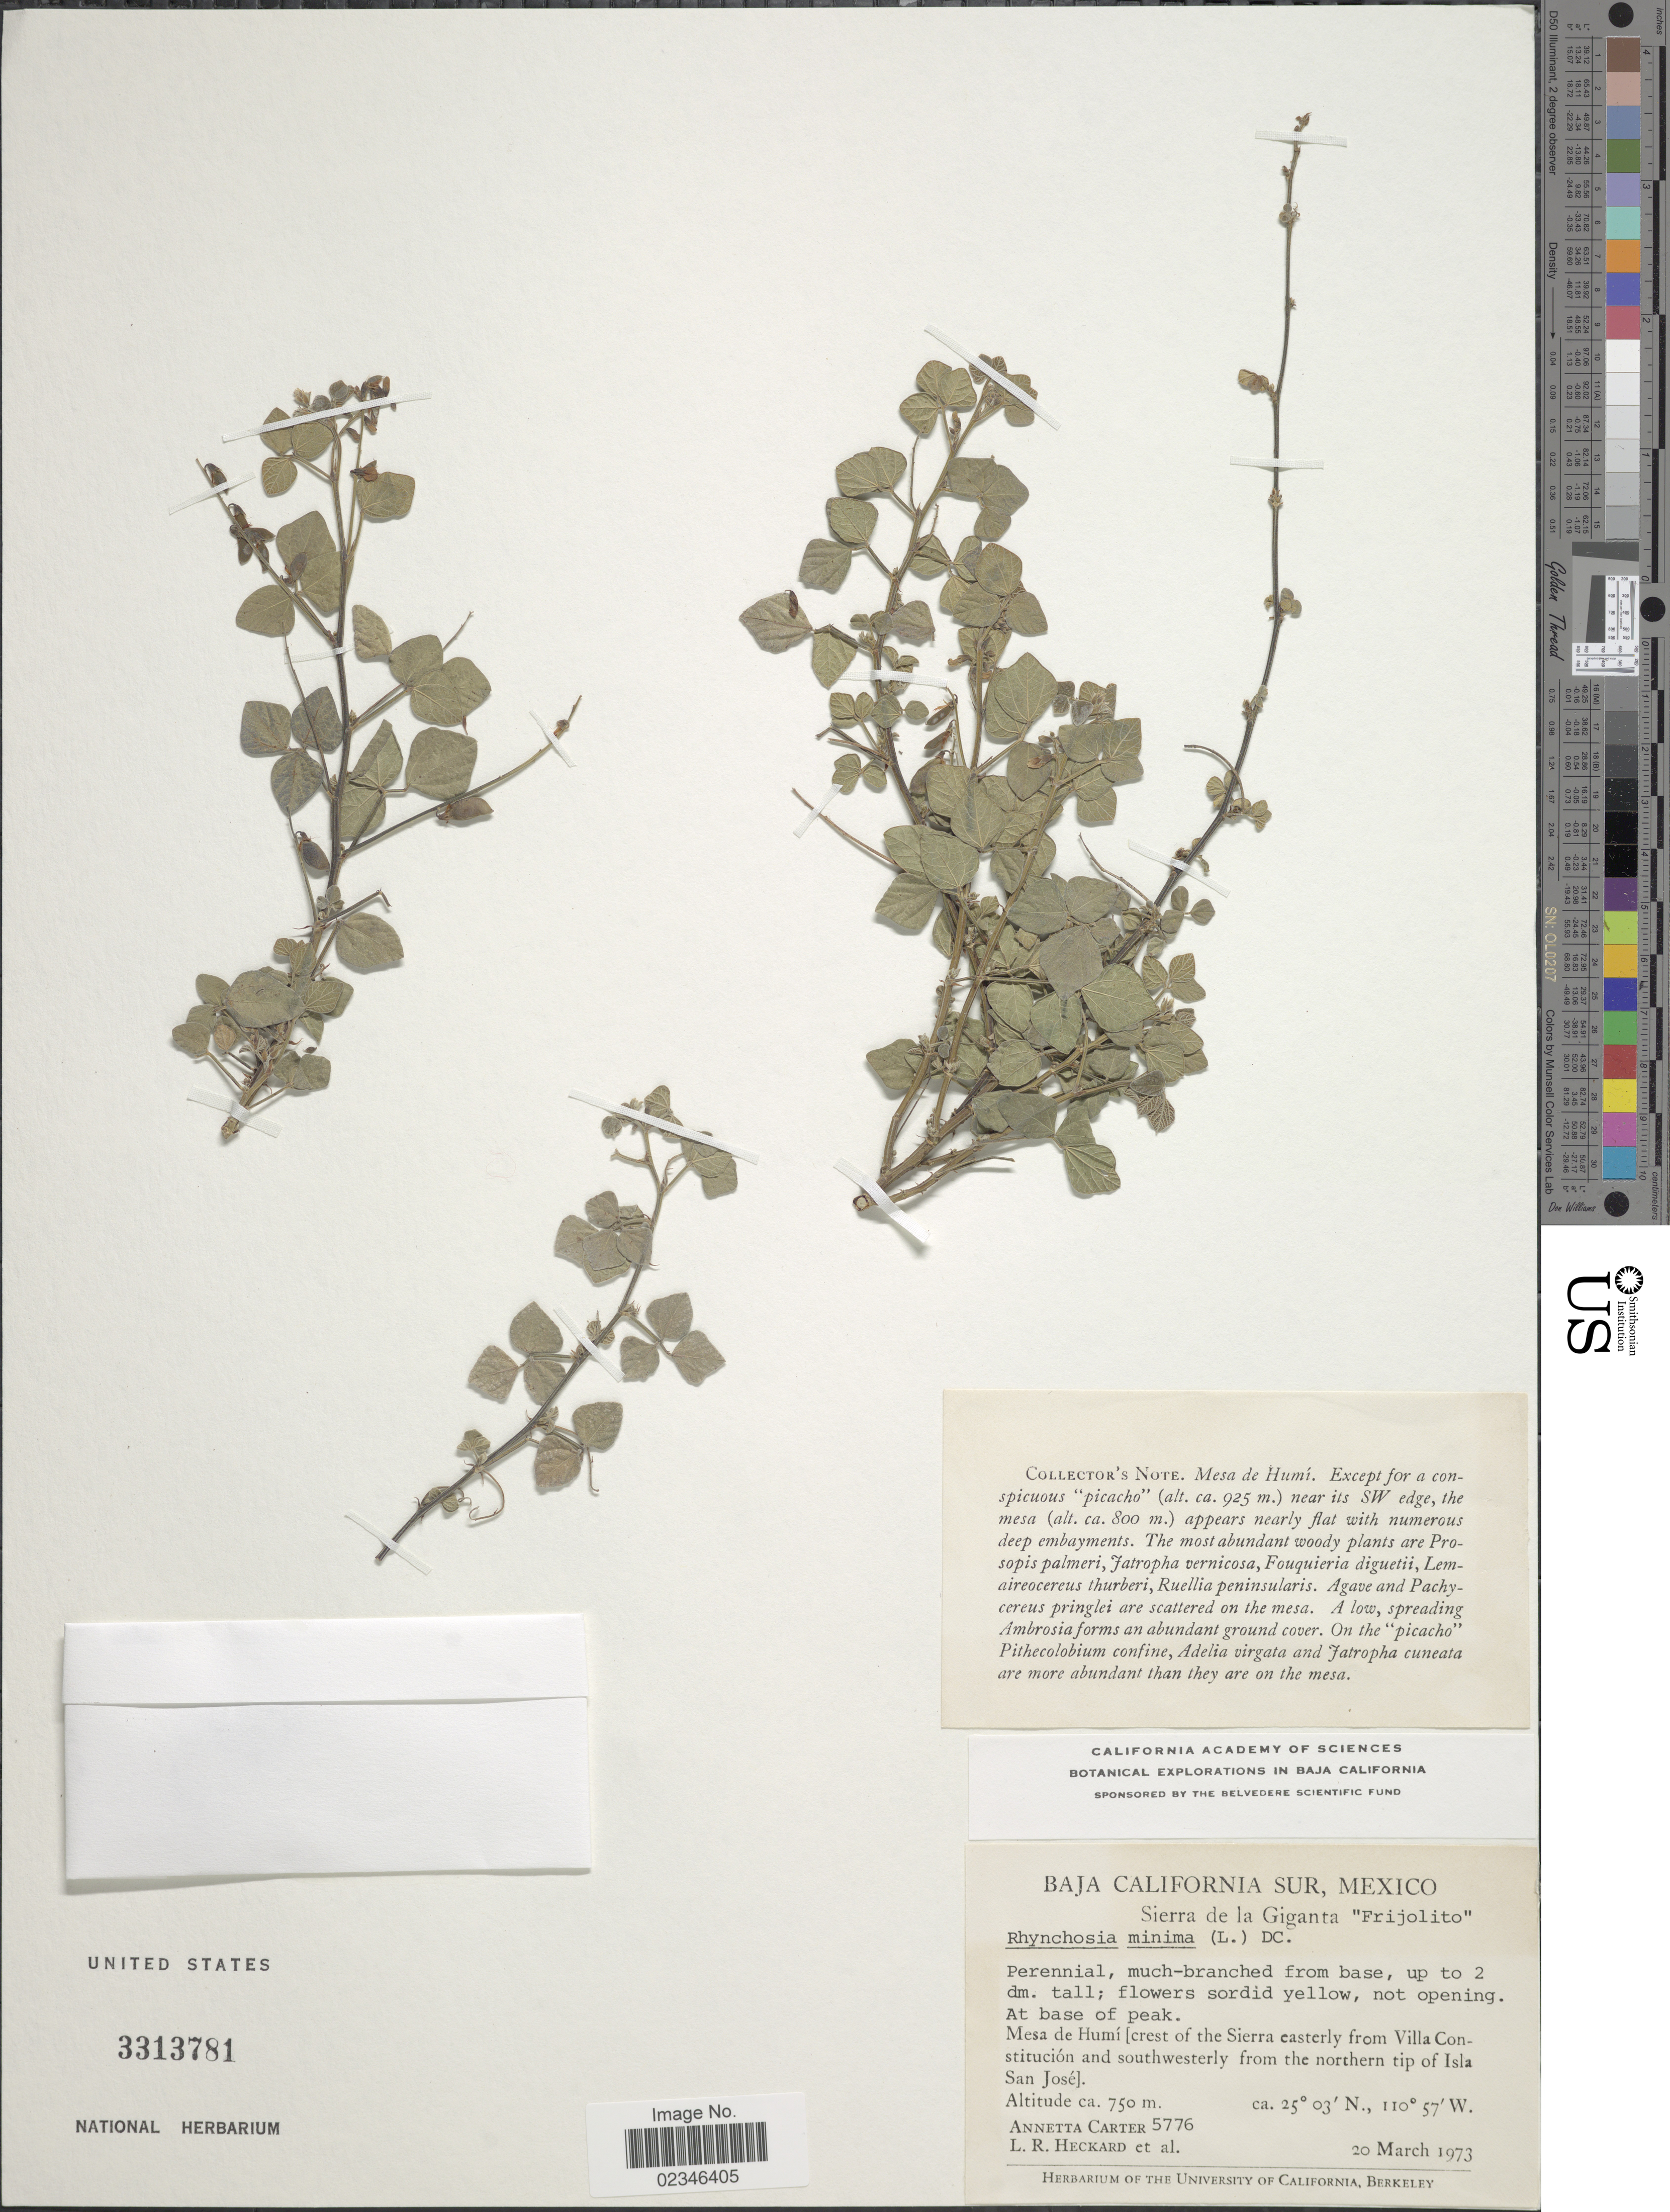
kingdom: Plantae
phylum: Tracheophyta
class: Magnoliopsida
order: Fabales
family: Fabaceae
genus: Rhynchosia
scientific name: Rhynchosia minima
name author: (L.) DC.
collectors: A. Carter, L. R. Heckard & et al.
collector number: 5776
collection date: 1973-03-20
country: Mexico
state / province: Baja California Sur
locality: Sierra de la Giganta "Frijolito". Mesa de Humí [crest of the Sierra easterly from Villa Constitución and southwesterly from the northern tip of Isla San José]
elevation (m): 750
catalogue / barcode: US 3313781